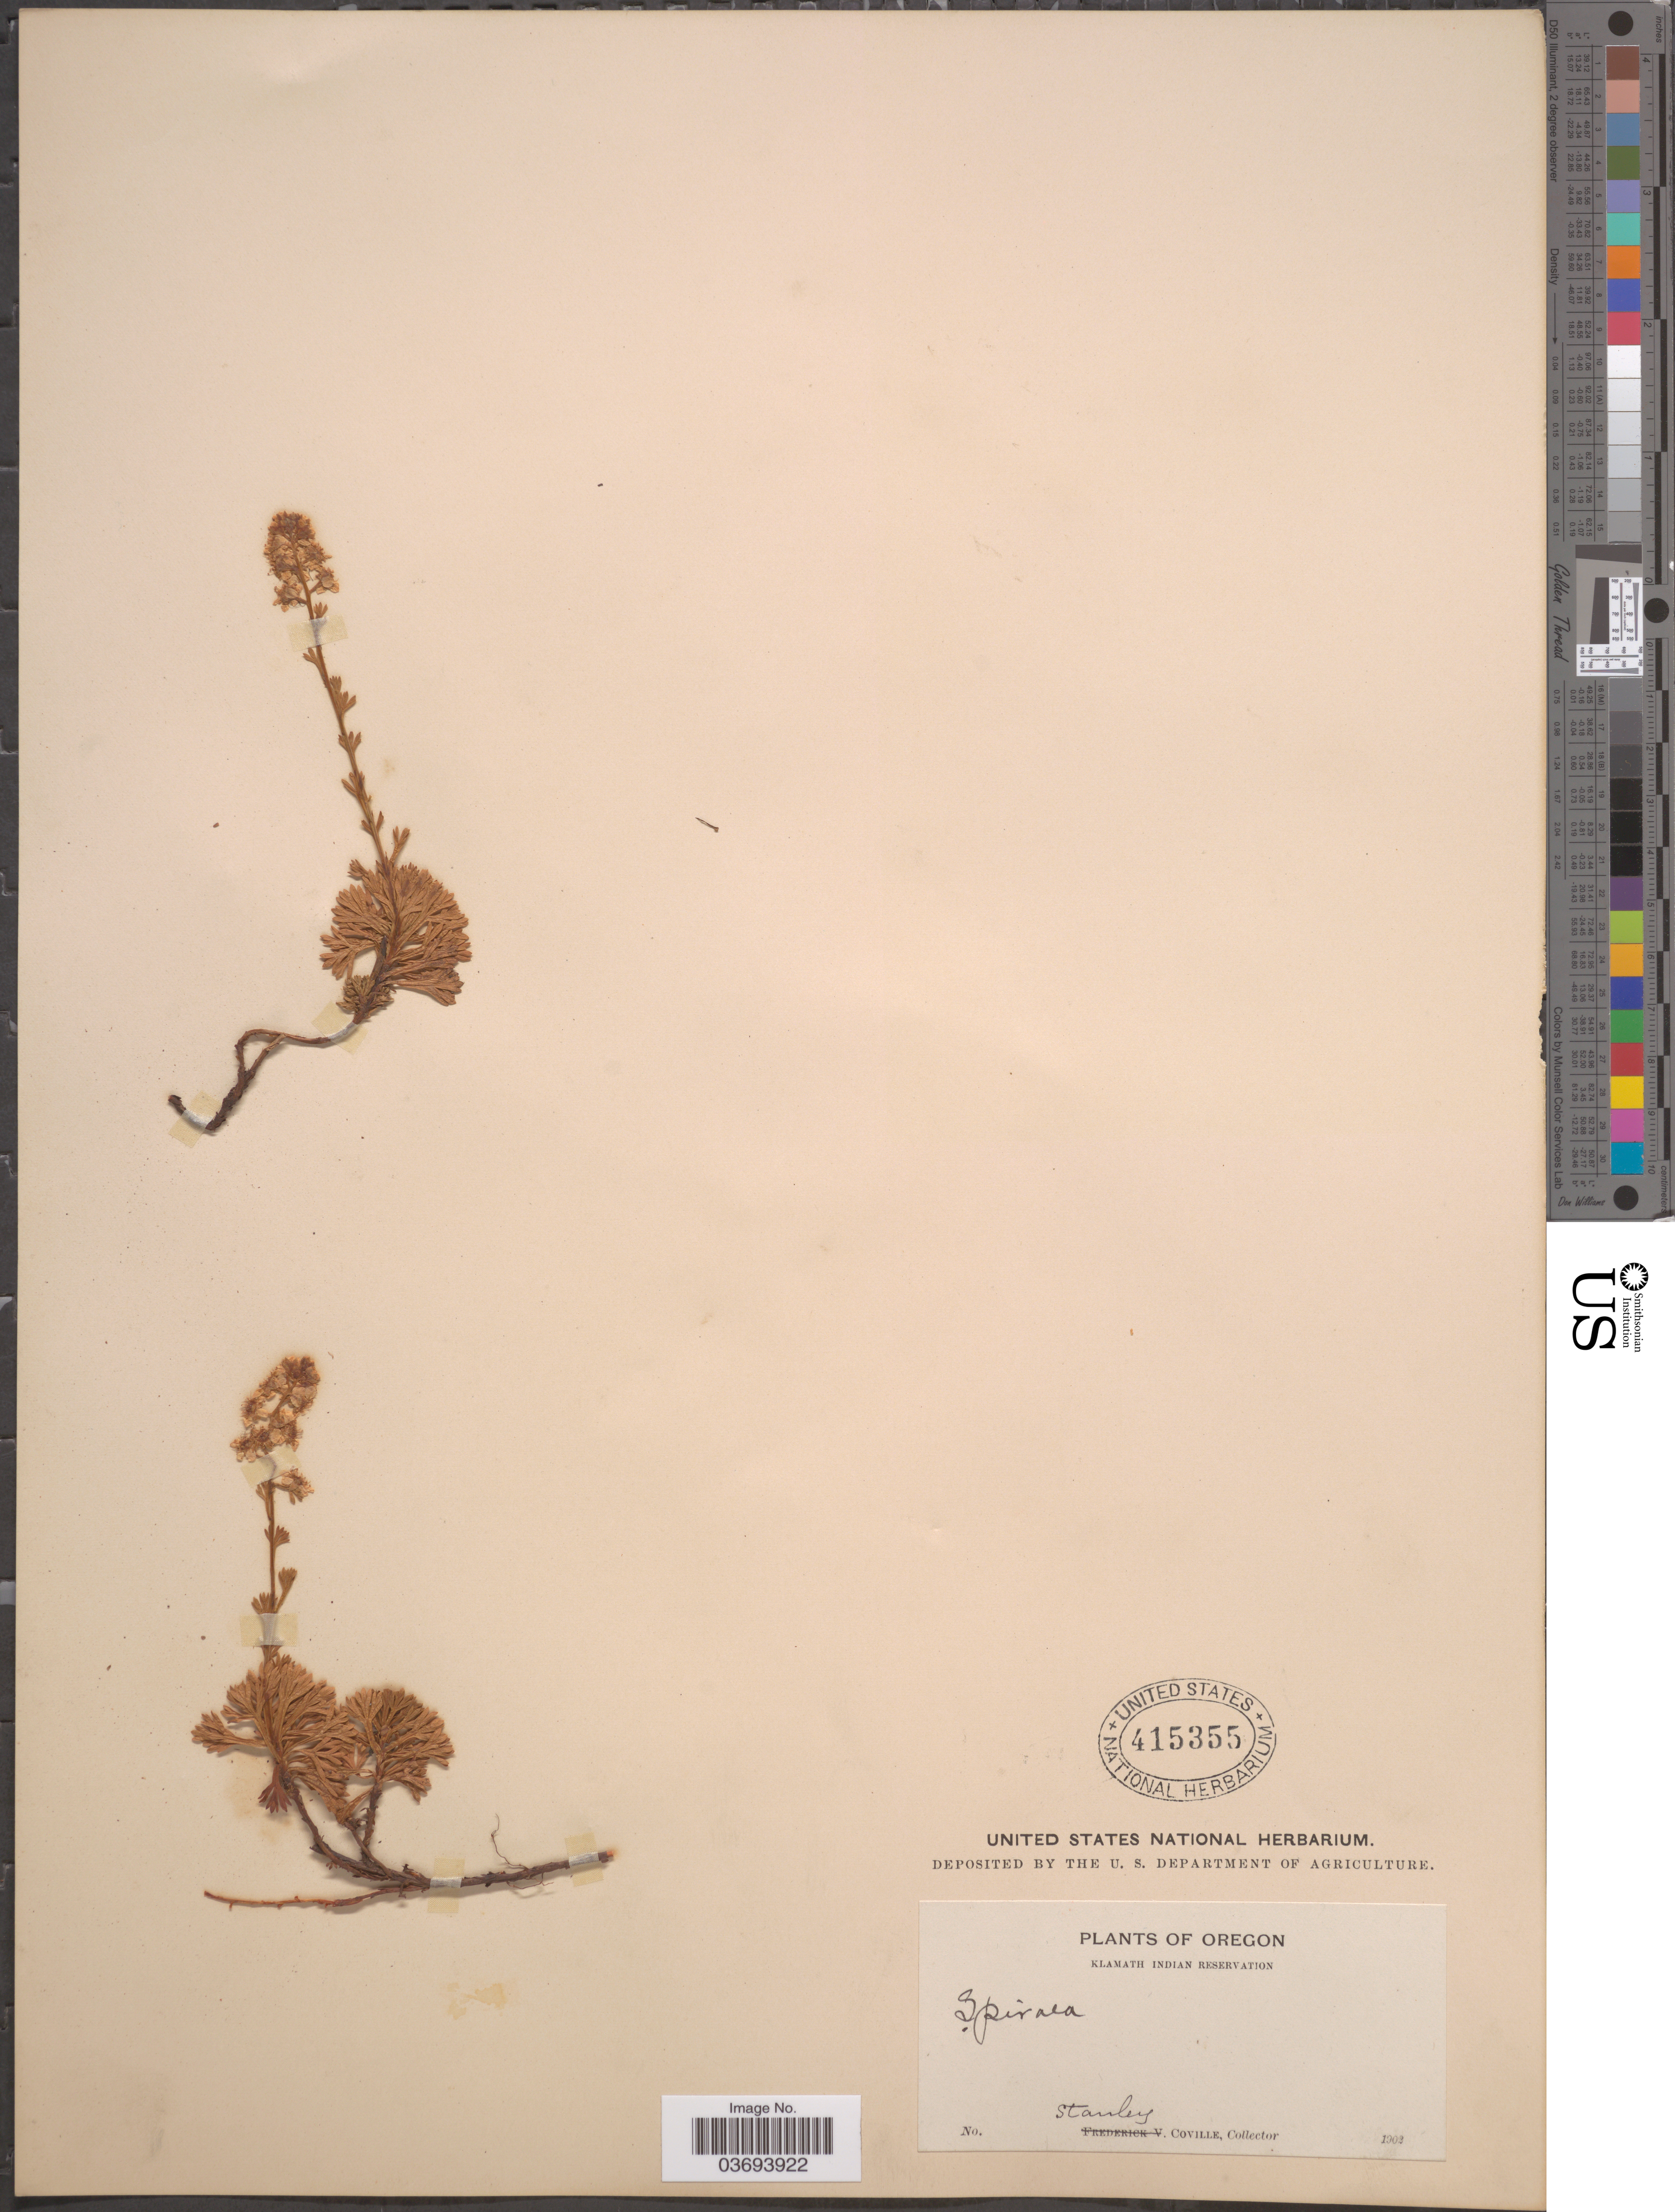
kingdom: Plantae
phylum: Tracheophyta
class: Magnoliopsida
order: Rosales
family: Rosaceae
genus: Luetkea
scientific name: Luetkea pectinata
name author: (Pursh) Kuntze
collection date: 1902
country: United States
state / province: Oregon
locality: Klamath Indian Reservation.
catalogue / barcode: US 415355